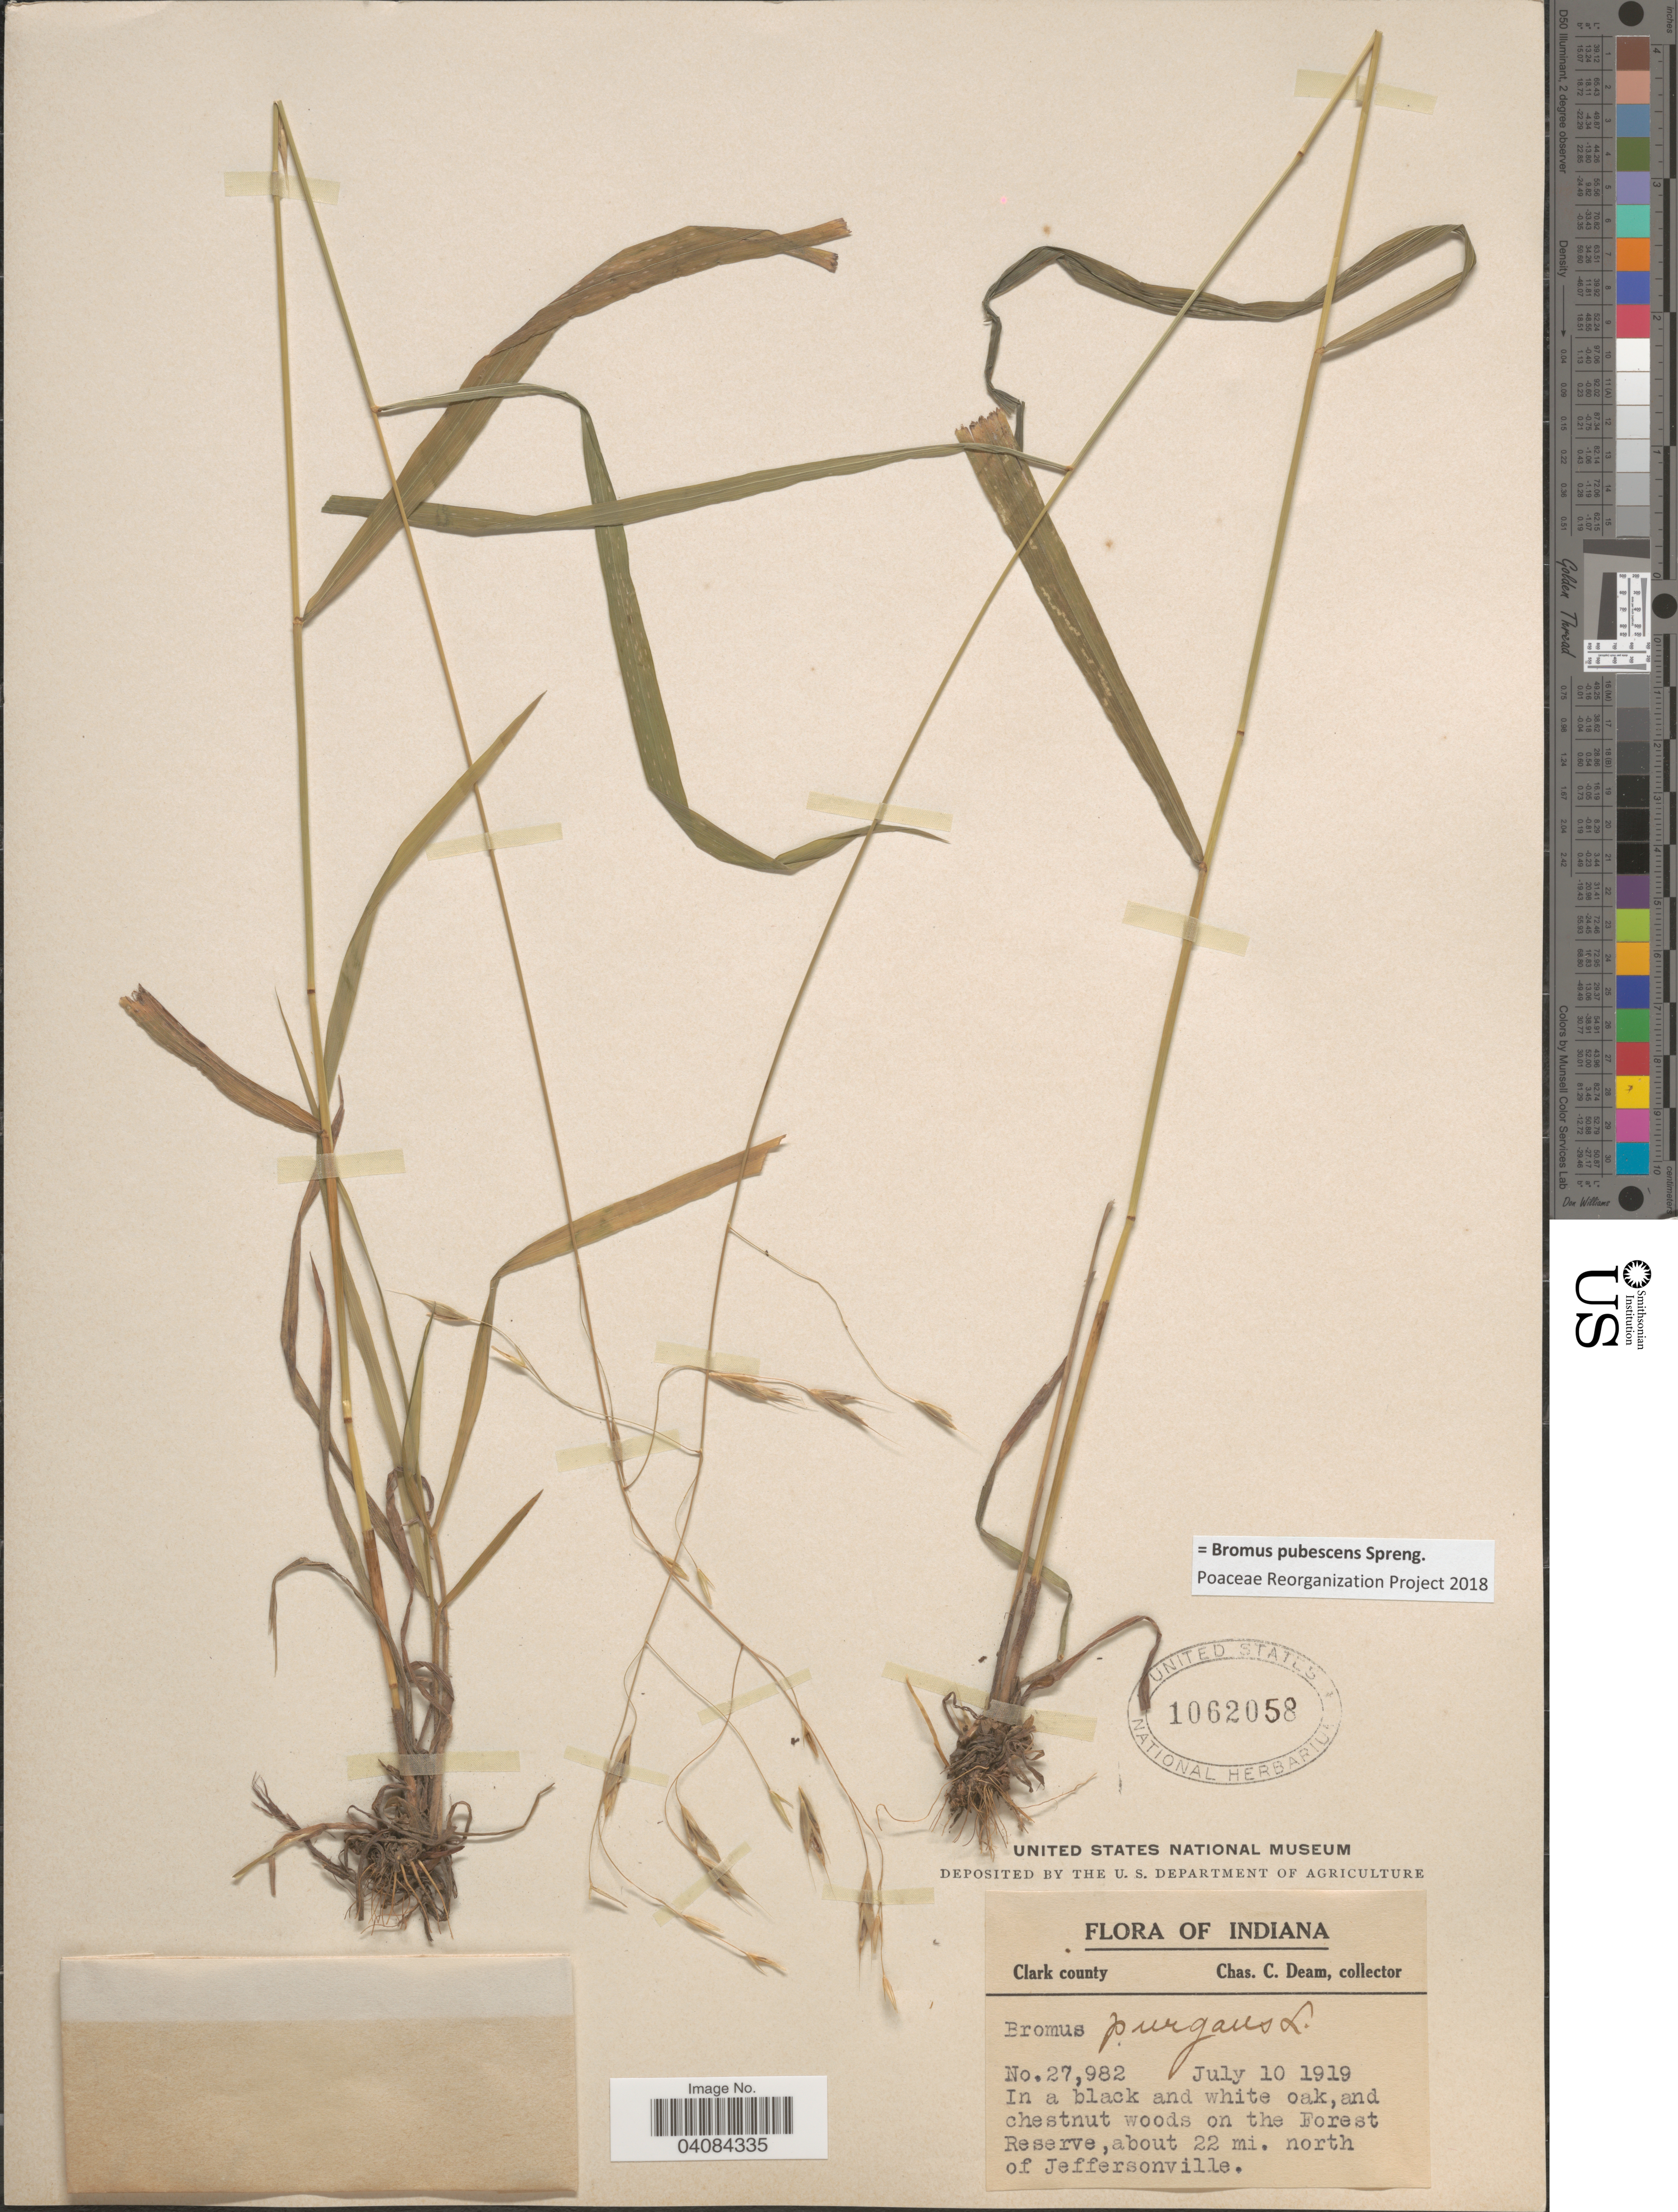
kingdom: Plantae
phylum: Tracheophyta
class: Liliopsida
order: Poales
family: Poaceae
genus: Bromus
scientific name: Bromus pubescens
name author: Muhl. ex Willd.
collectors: C. C. Deam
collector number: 27982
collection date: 1919-07-10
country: United States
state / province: Indiana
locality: Clark county. In a black and white oak, and chestnut woods on the Forest Reserve, about 22 mi. north of Jeffersonville.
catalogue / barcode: US 1062058